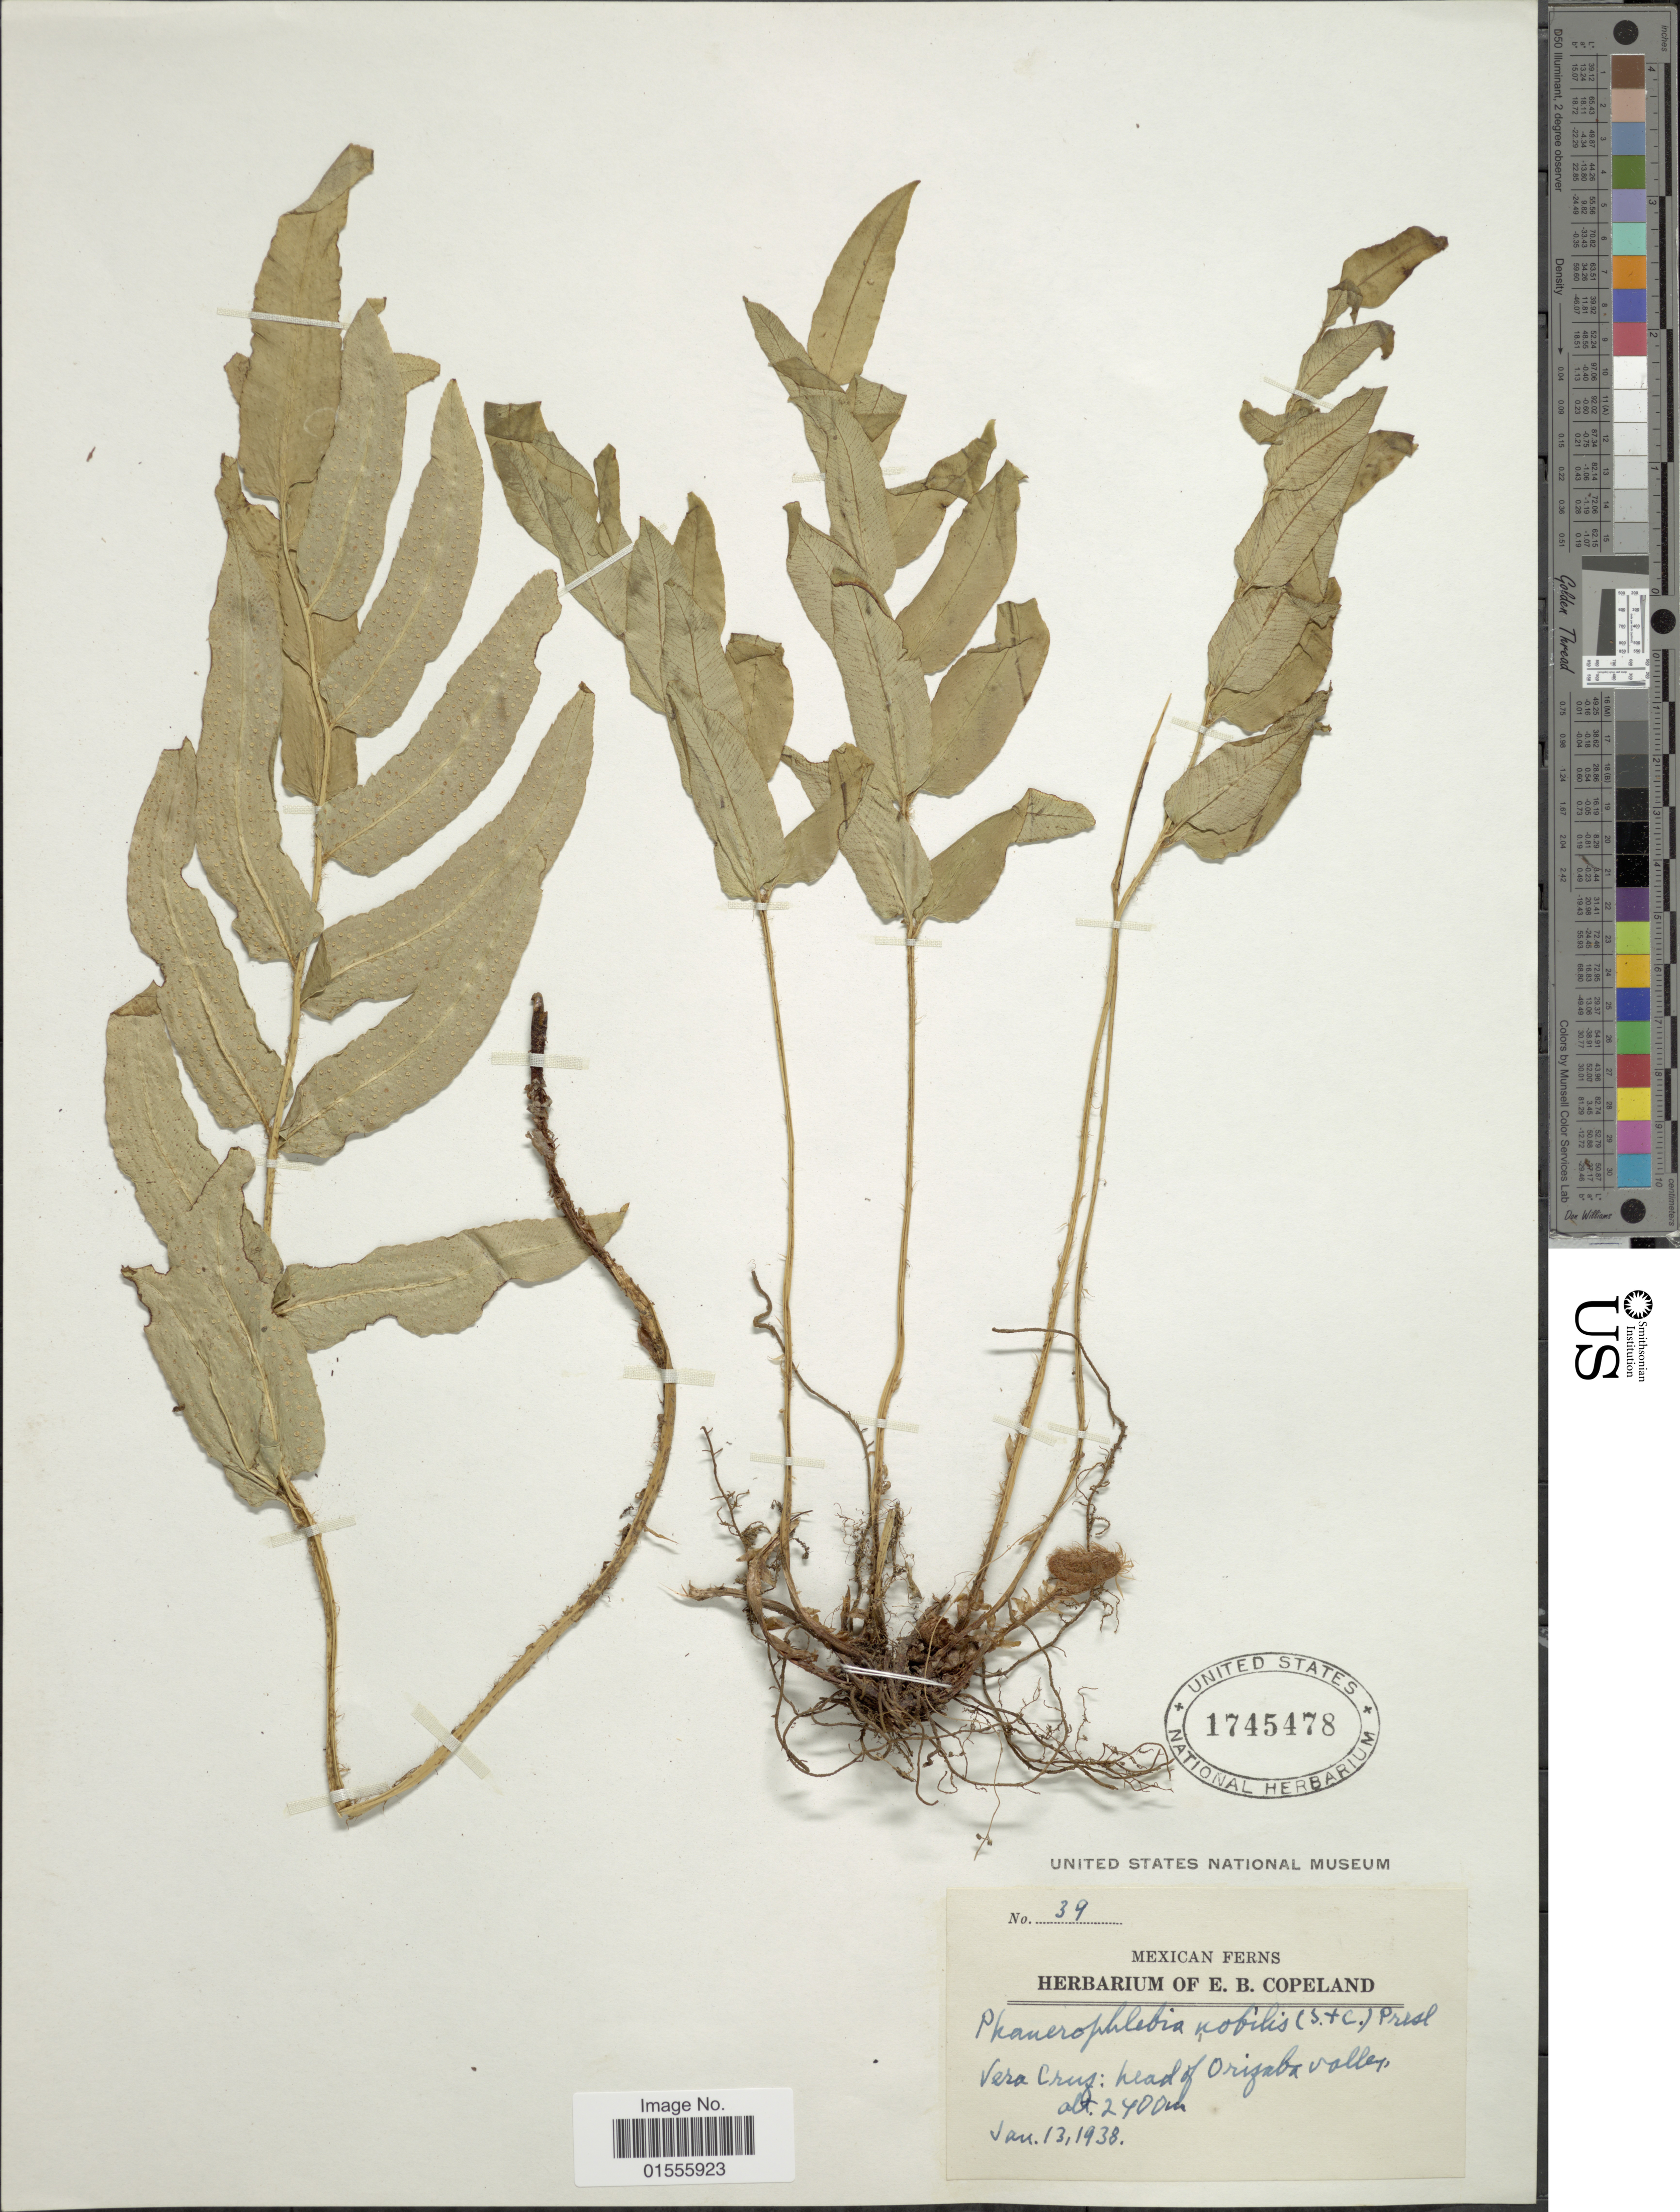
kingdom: Plantae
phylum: Tracheophyta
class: Polypodiopsida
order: Polypodiales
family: Dryopteridaceae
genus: Phanerophlebia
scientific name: Phanerophlebia nobilis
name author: (Schltdl. & Cham.) C. Presl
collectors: ex herb. E. B. Copeland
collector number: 39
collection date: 1938-01-13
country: Mexico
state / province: Veracruz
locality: Vera Cruz: head of Orizaba valley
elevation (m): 2400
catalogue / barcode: US 1745478